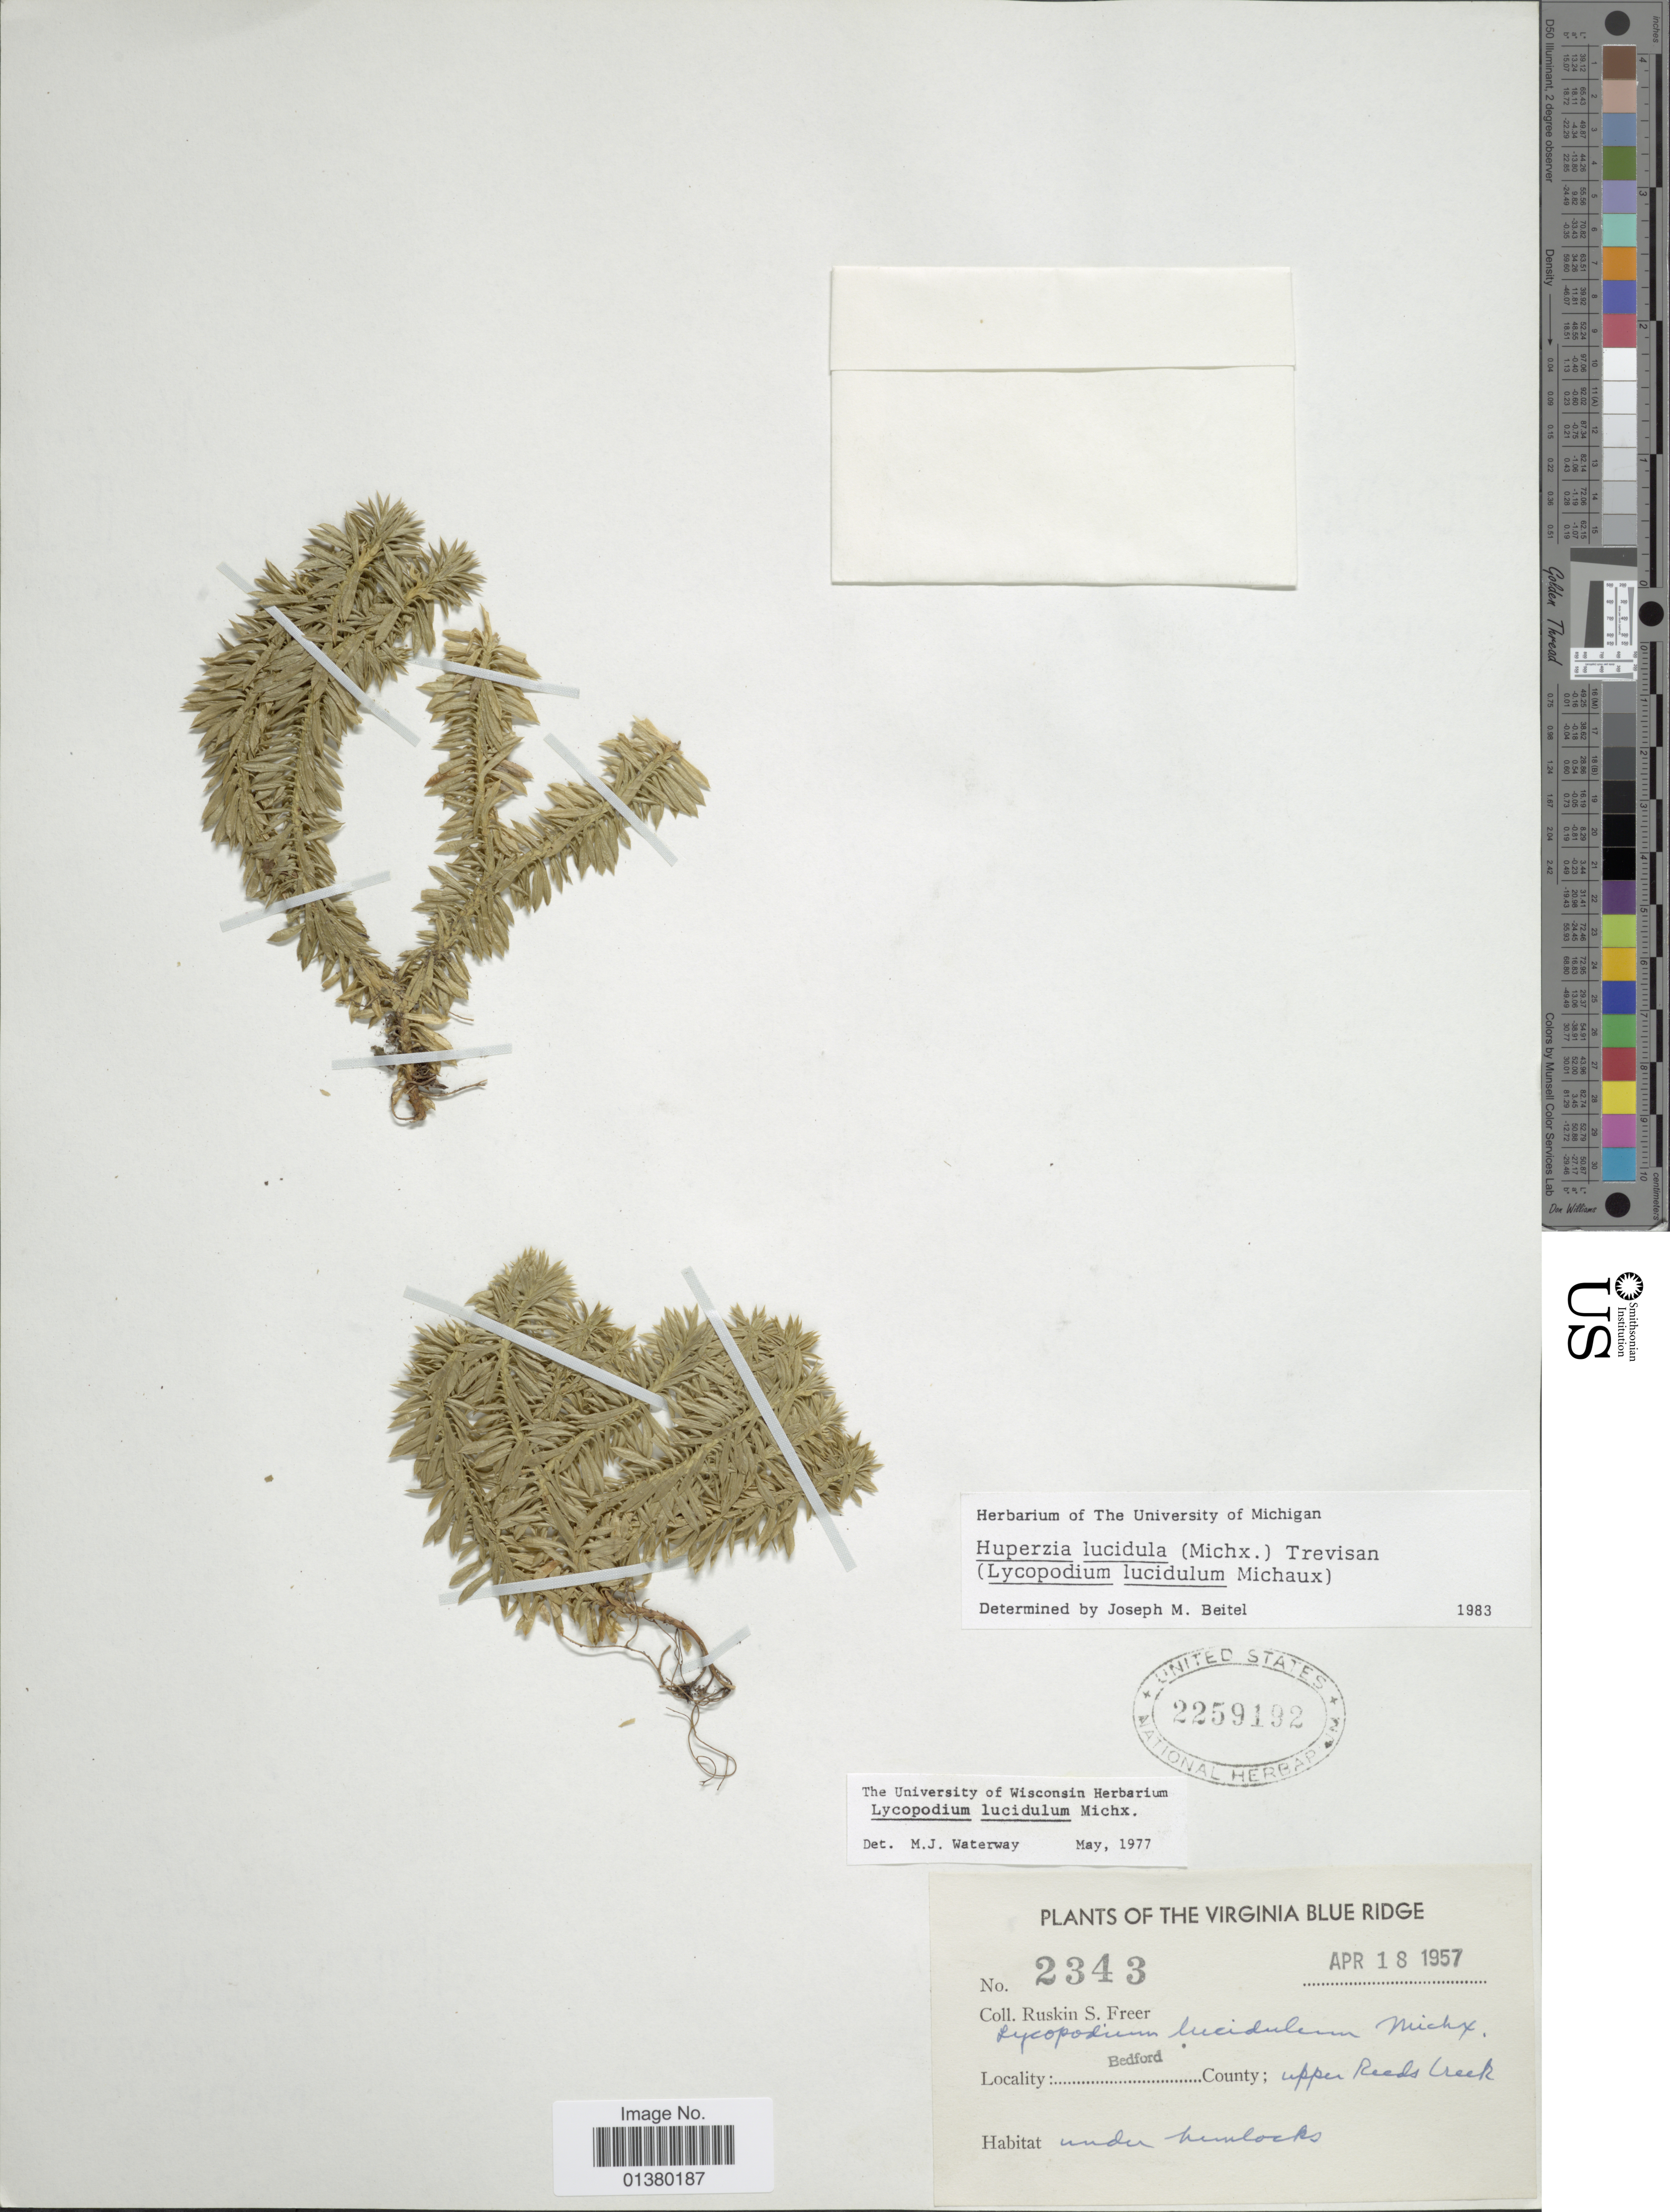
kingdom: Plantae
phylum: Tracheophyta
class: Lycopodiopsida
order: Lycopodiales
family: Lycopodiaceae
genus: Huperzia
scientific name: Huperzia lucidula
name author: (Michx.) Trevis.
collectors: R. Freer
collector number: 2343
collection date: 1957-04-18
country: United States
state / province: Virginia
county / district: Bedford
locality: The Virginia Blue Ridge, Bedford, County; upper Reeds Creek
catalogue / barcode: US 2259192